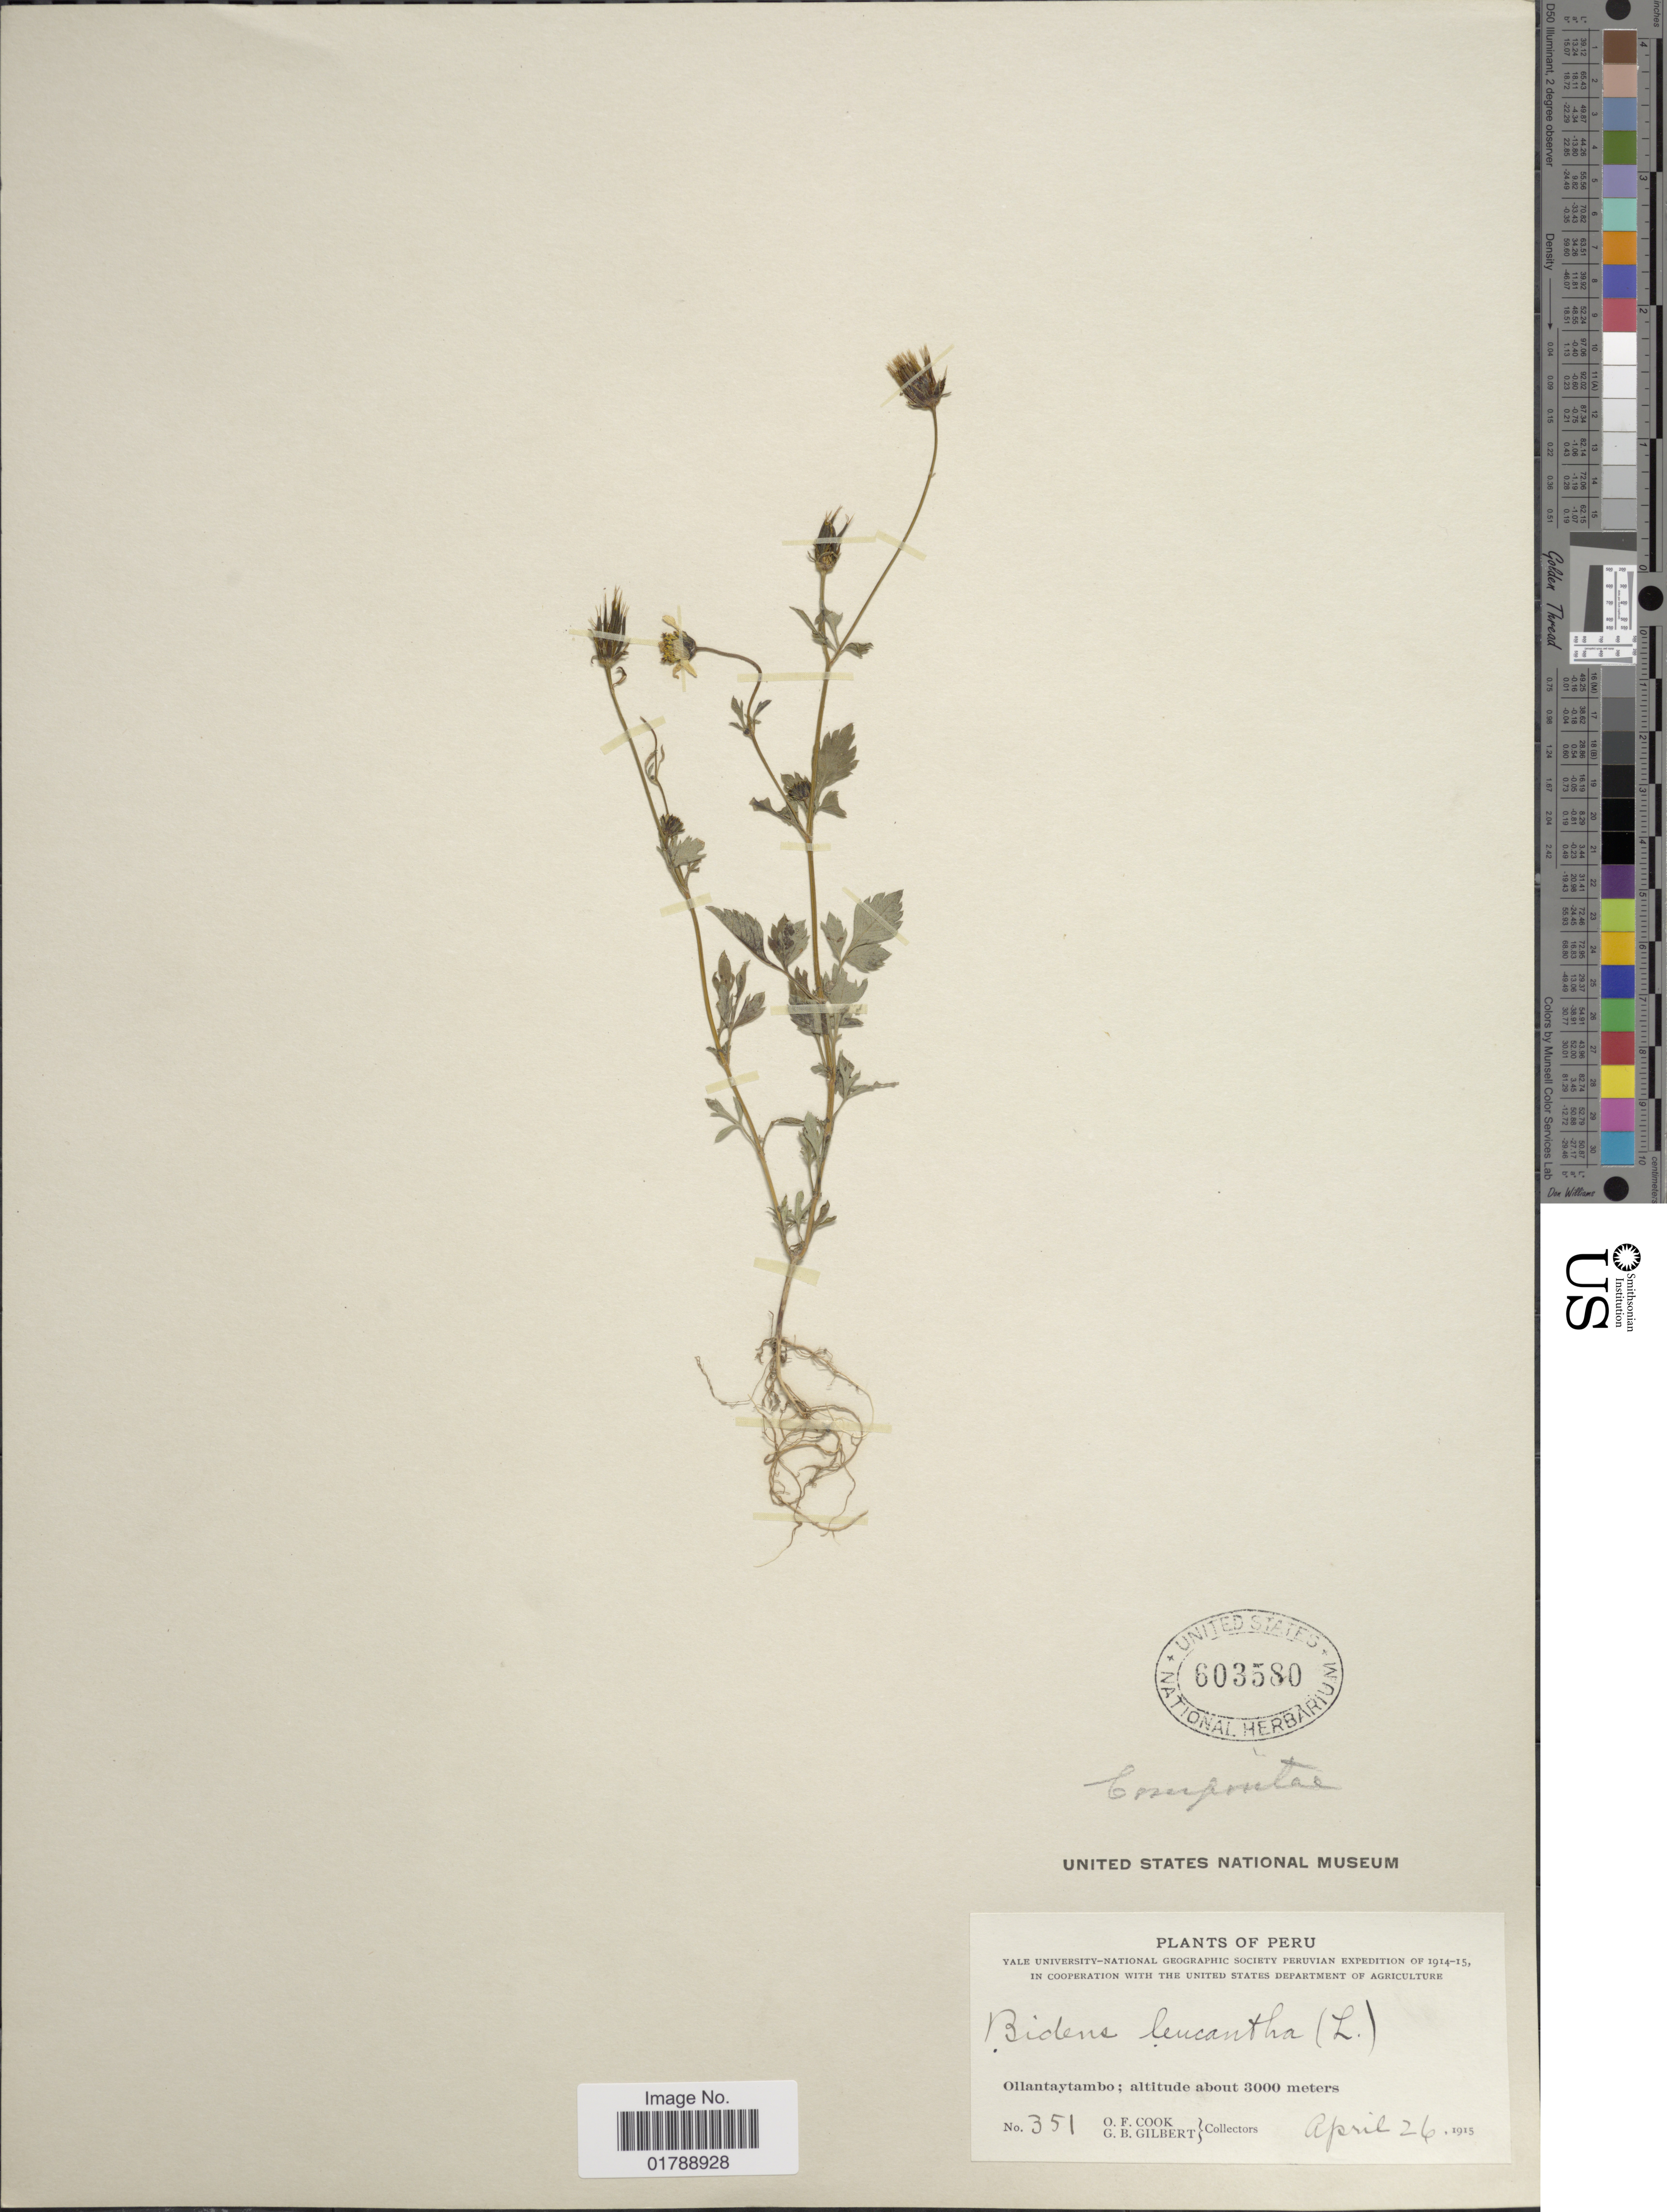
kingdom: Plantae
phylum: Tracheophyta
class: Magnoliopsida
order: Asterales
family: Asteraceae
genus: Bidens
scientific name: Bidens pilosa var. radiata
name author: (Sch. Bip.) J.A. Schmidt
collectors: O. F. Cook & G. B. Gilbert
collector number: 351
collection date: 1915-04-26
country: Peru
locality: Ollantaytambo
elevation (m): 3000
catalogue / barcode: US 603580